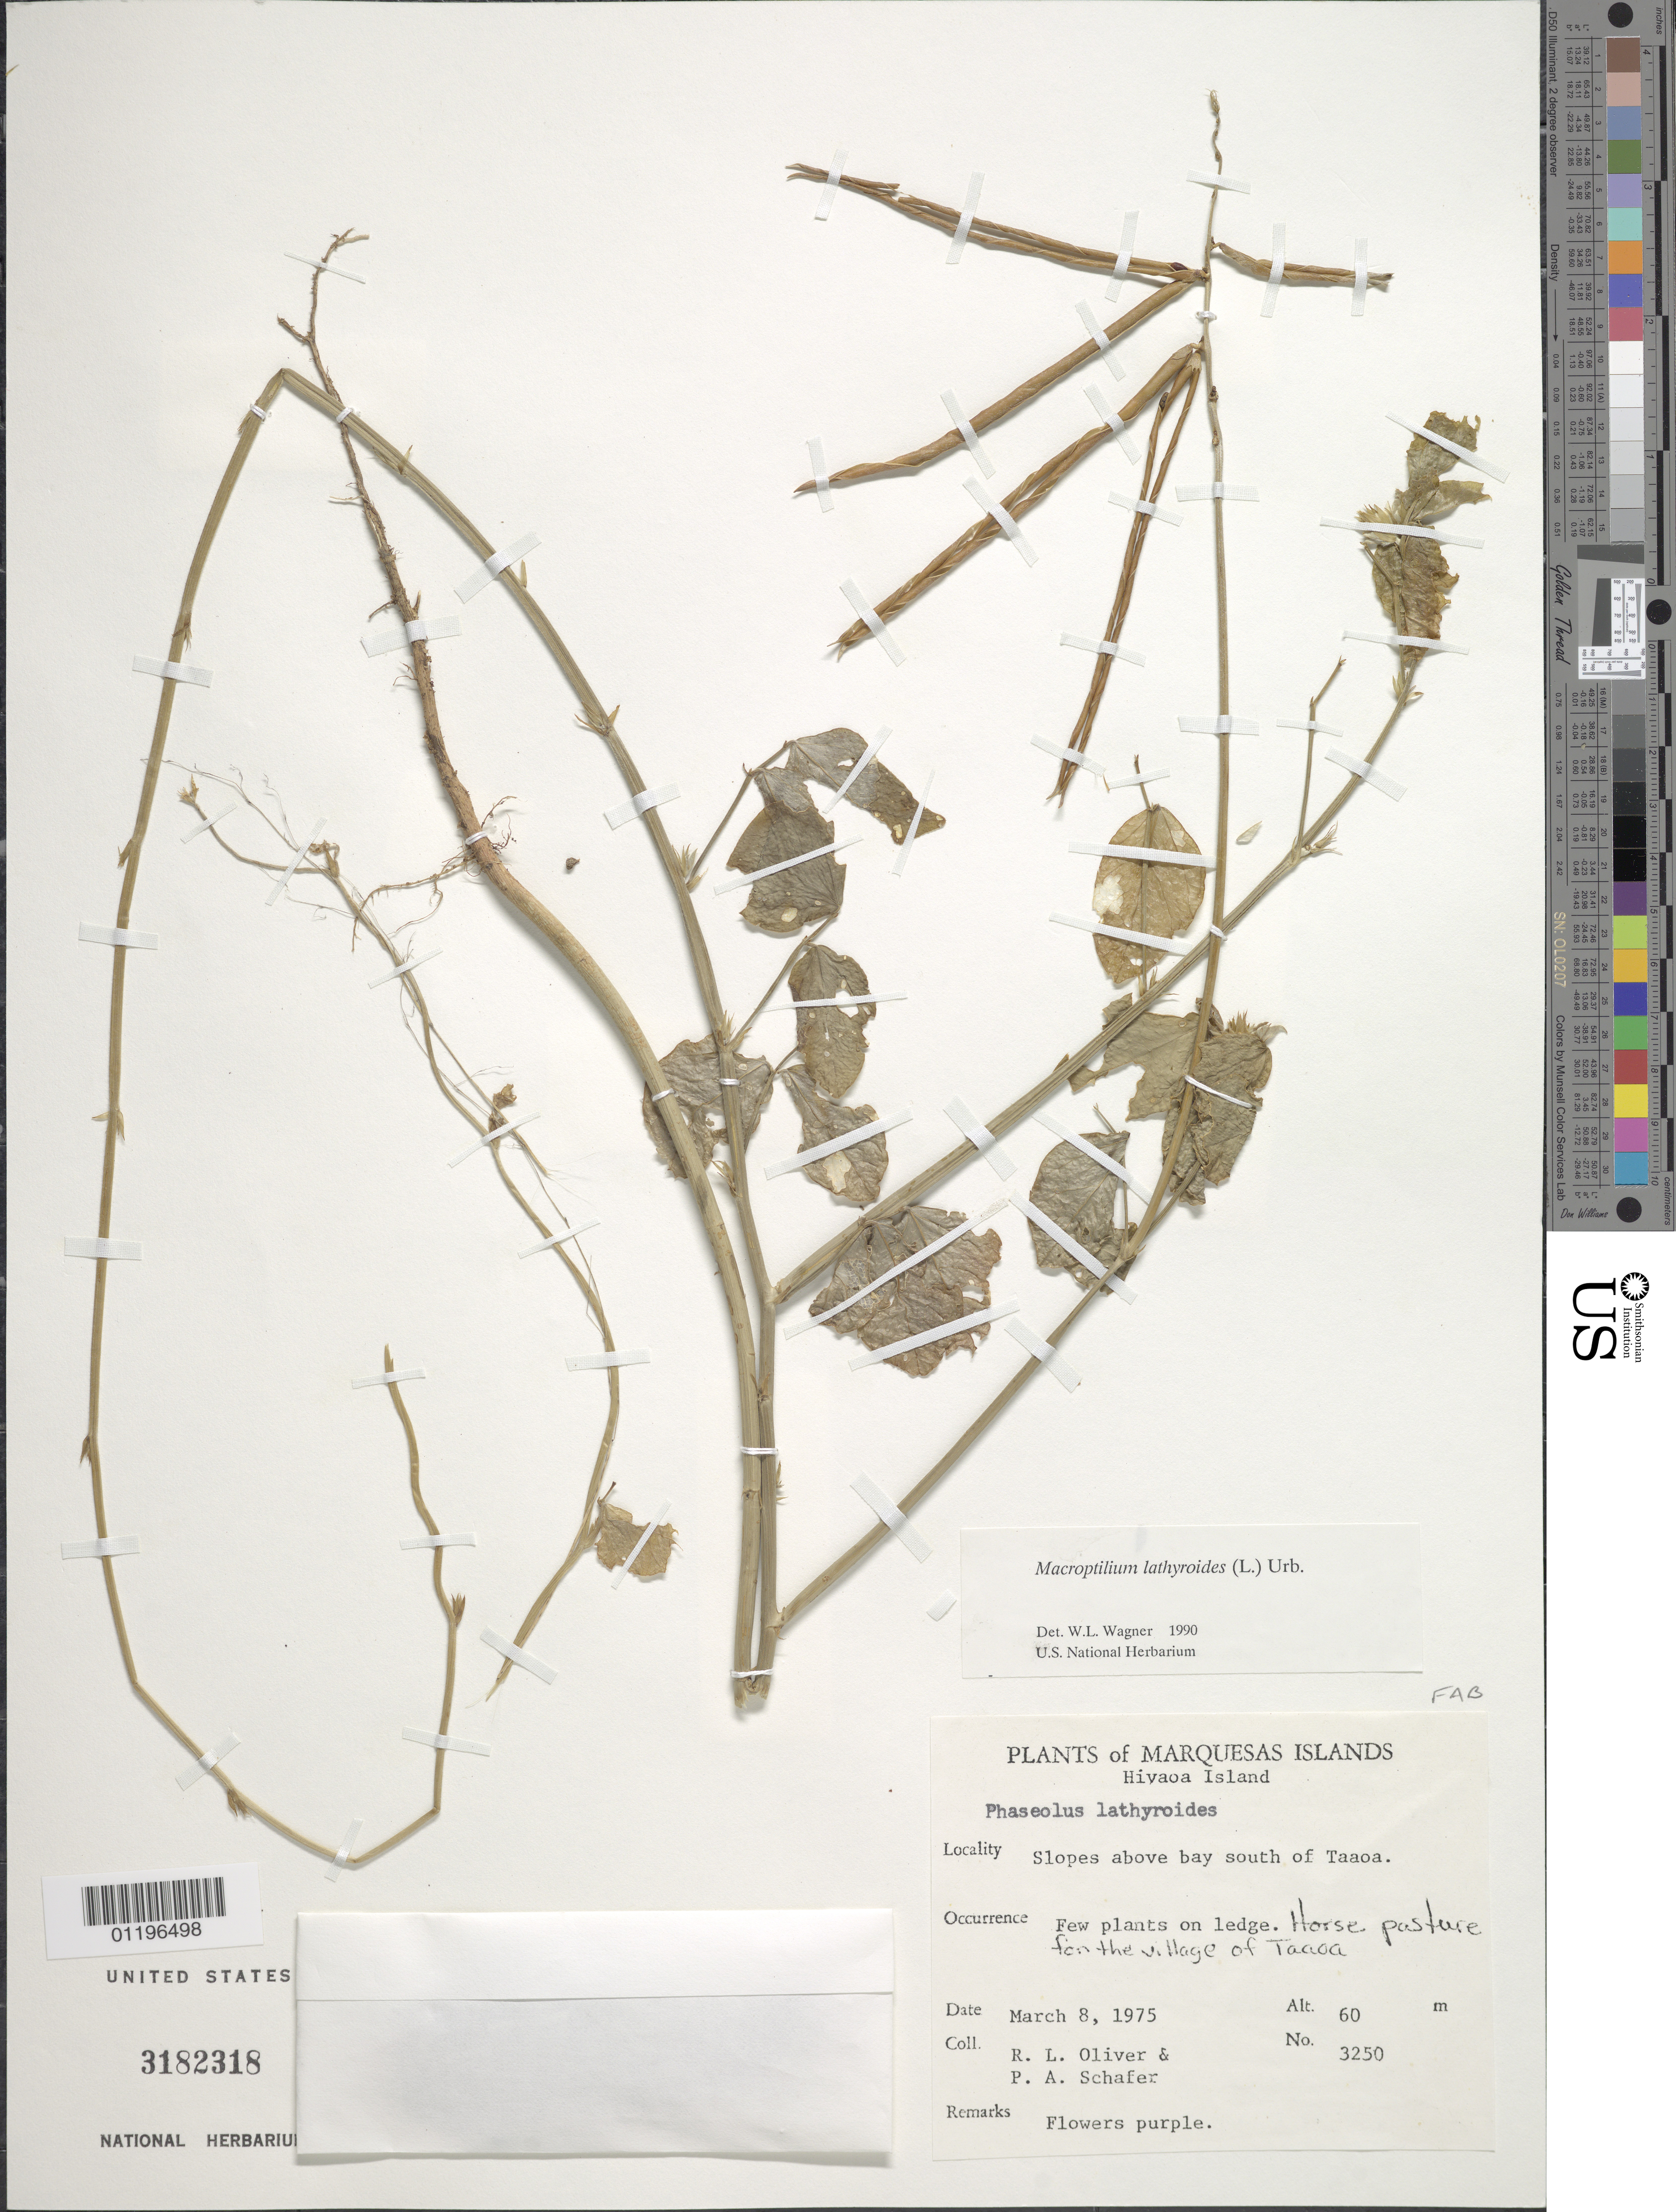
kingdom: Plantae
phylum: Tracheophyta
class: Magnoliopsida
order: Fabales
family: Fabaceae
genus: Macroptilium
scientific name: Macroptilium lathyroides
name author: (L.) Urb.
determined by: Wagner, W. L., (BOT), Smithsonian Institution - National Museum of Natural History (UNITED STATES)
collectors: R. L. Oliver & P. A. Schäfer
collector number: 3250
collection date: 1975-03-08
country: French Polynesia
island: Hiva Oa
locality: Slopes above bay S of Taaoa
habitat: Few plants on ledge. Horse pasture for the village of Taaoa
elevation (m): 60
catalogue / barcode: US 3182318